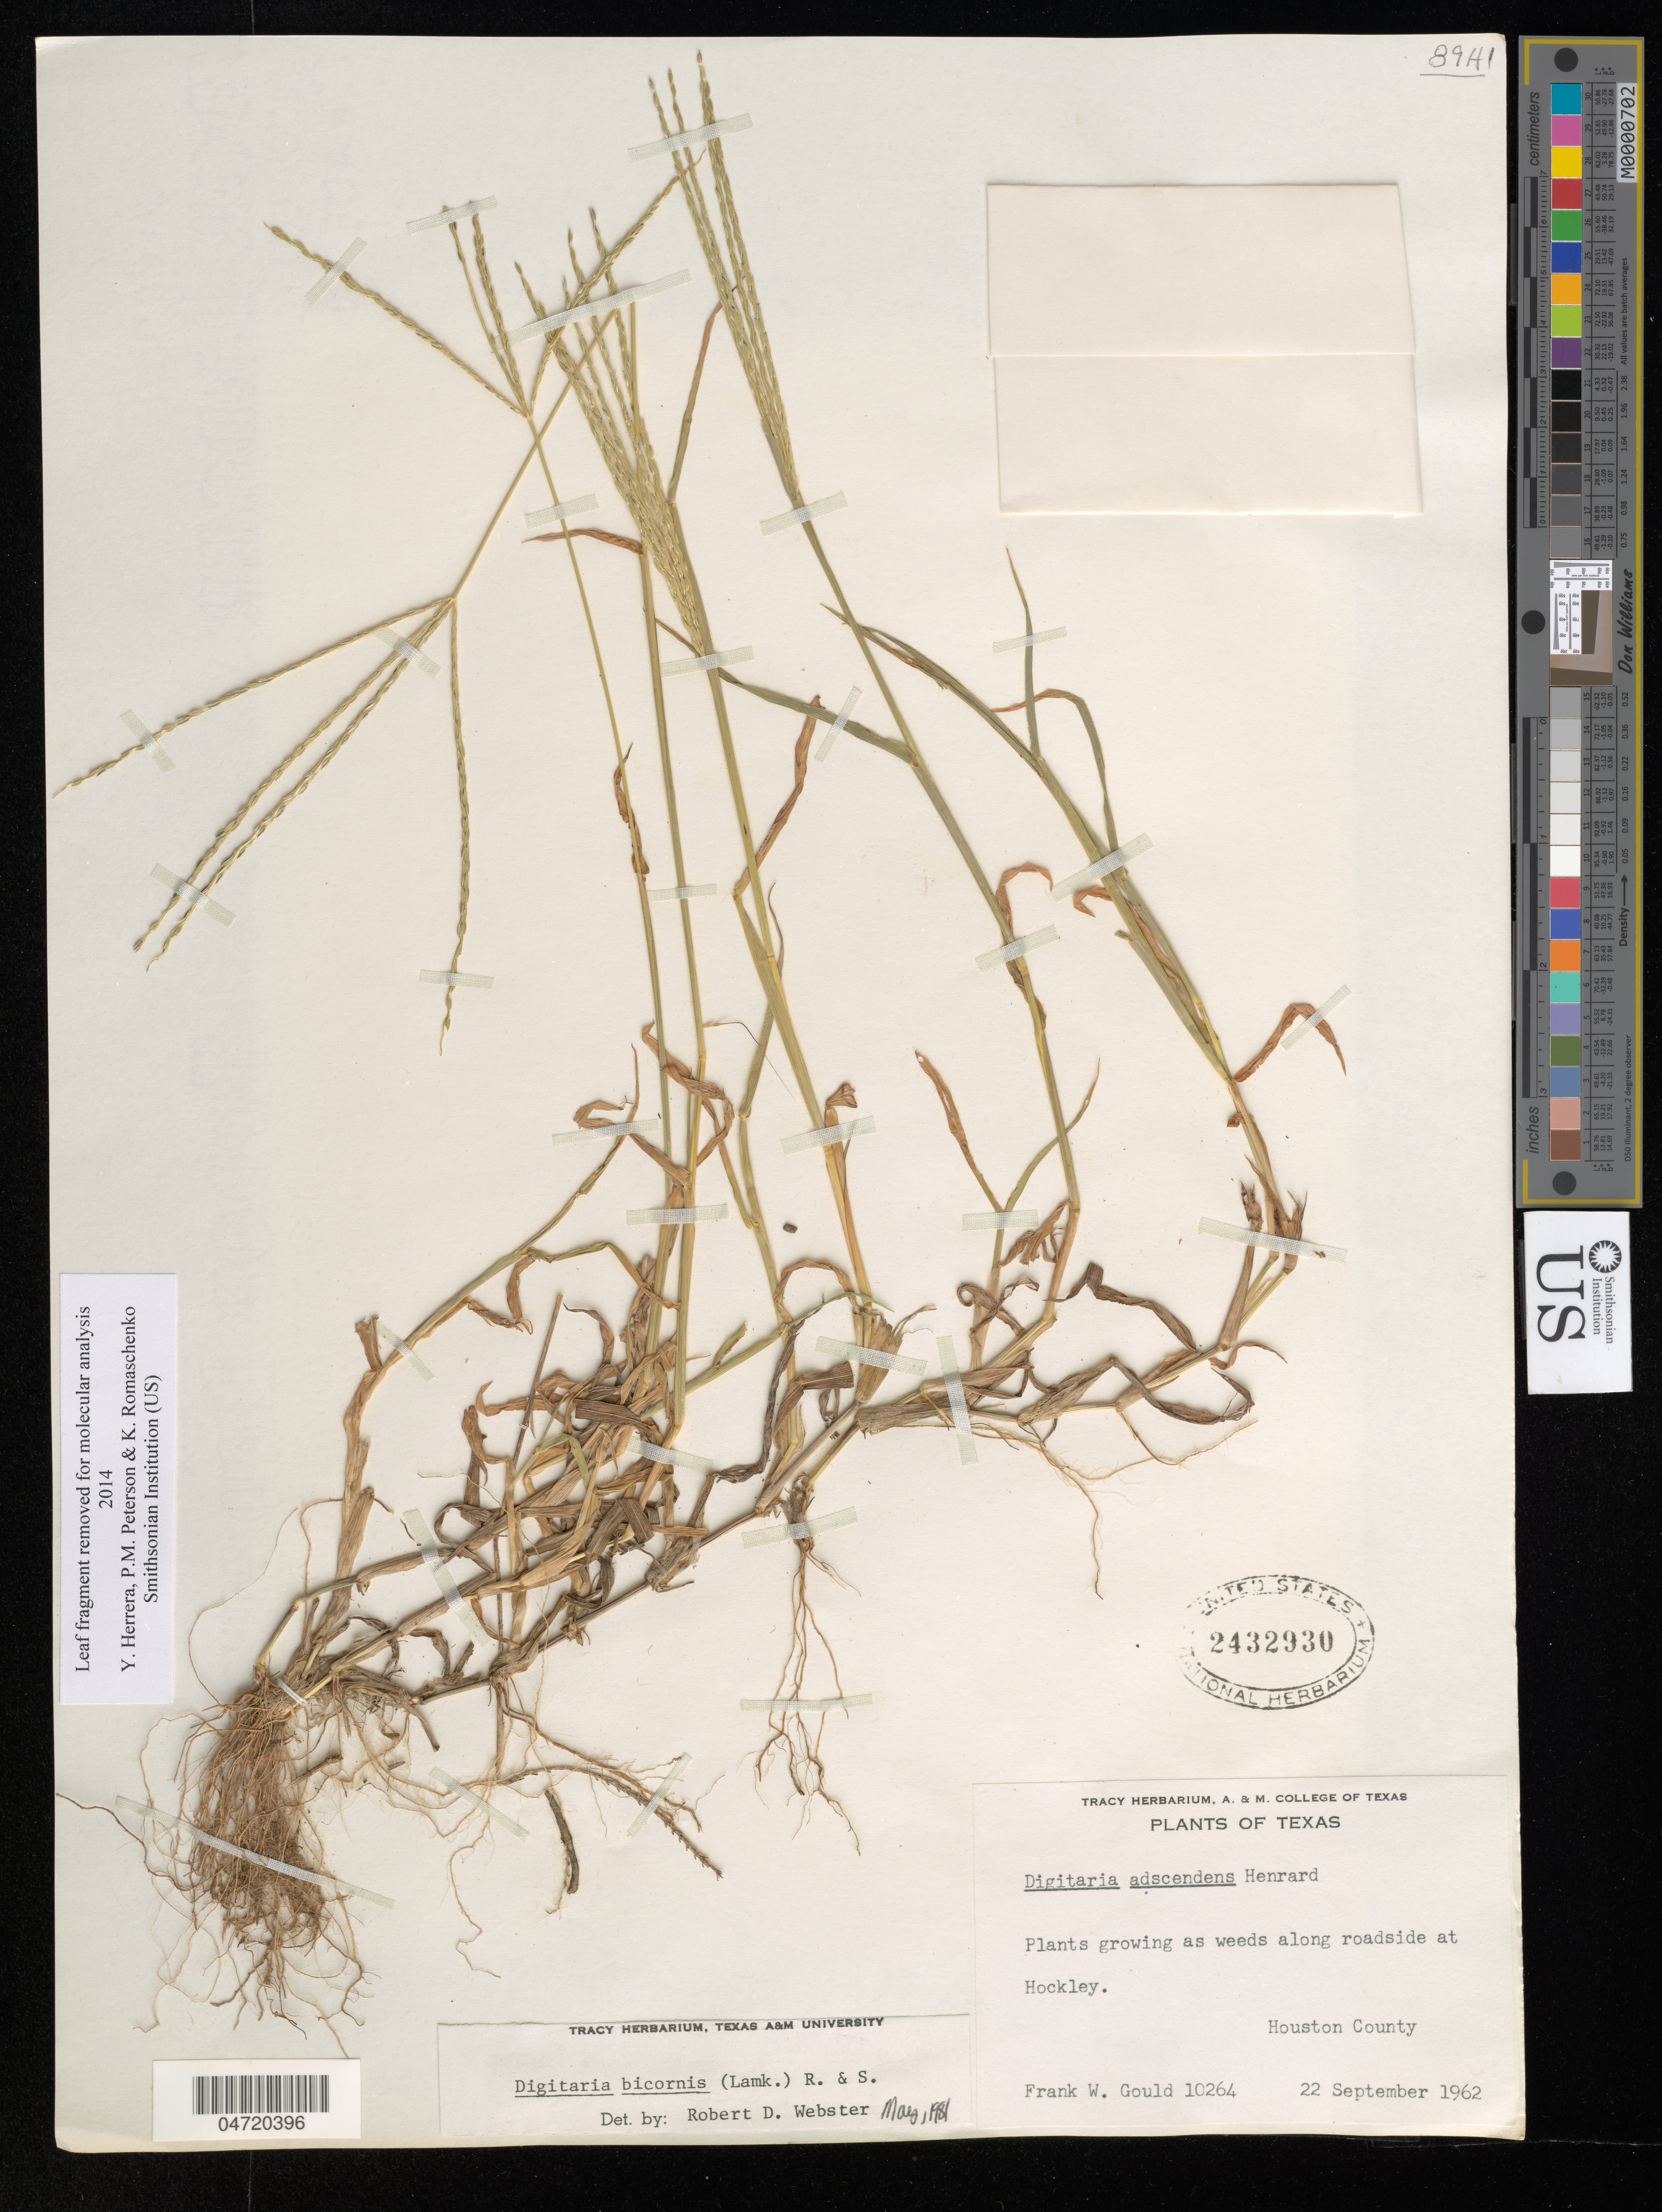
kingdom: Plantae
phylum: Tracheophyta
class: Liliopsida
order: Poales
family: Poaceae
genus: Digitaria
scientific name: Digitaria bicornis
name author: (Lam.) Roem. & Schult.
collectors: F. W. Gould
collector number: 10264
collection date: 1962-09-22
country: United States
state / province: Texas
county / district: Houston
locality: Along roadside at Hockley. Houston County.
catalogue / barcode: US 2432930